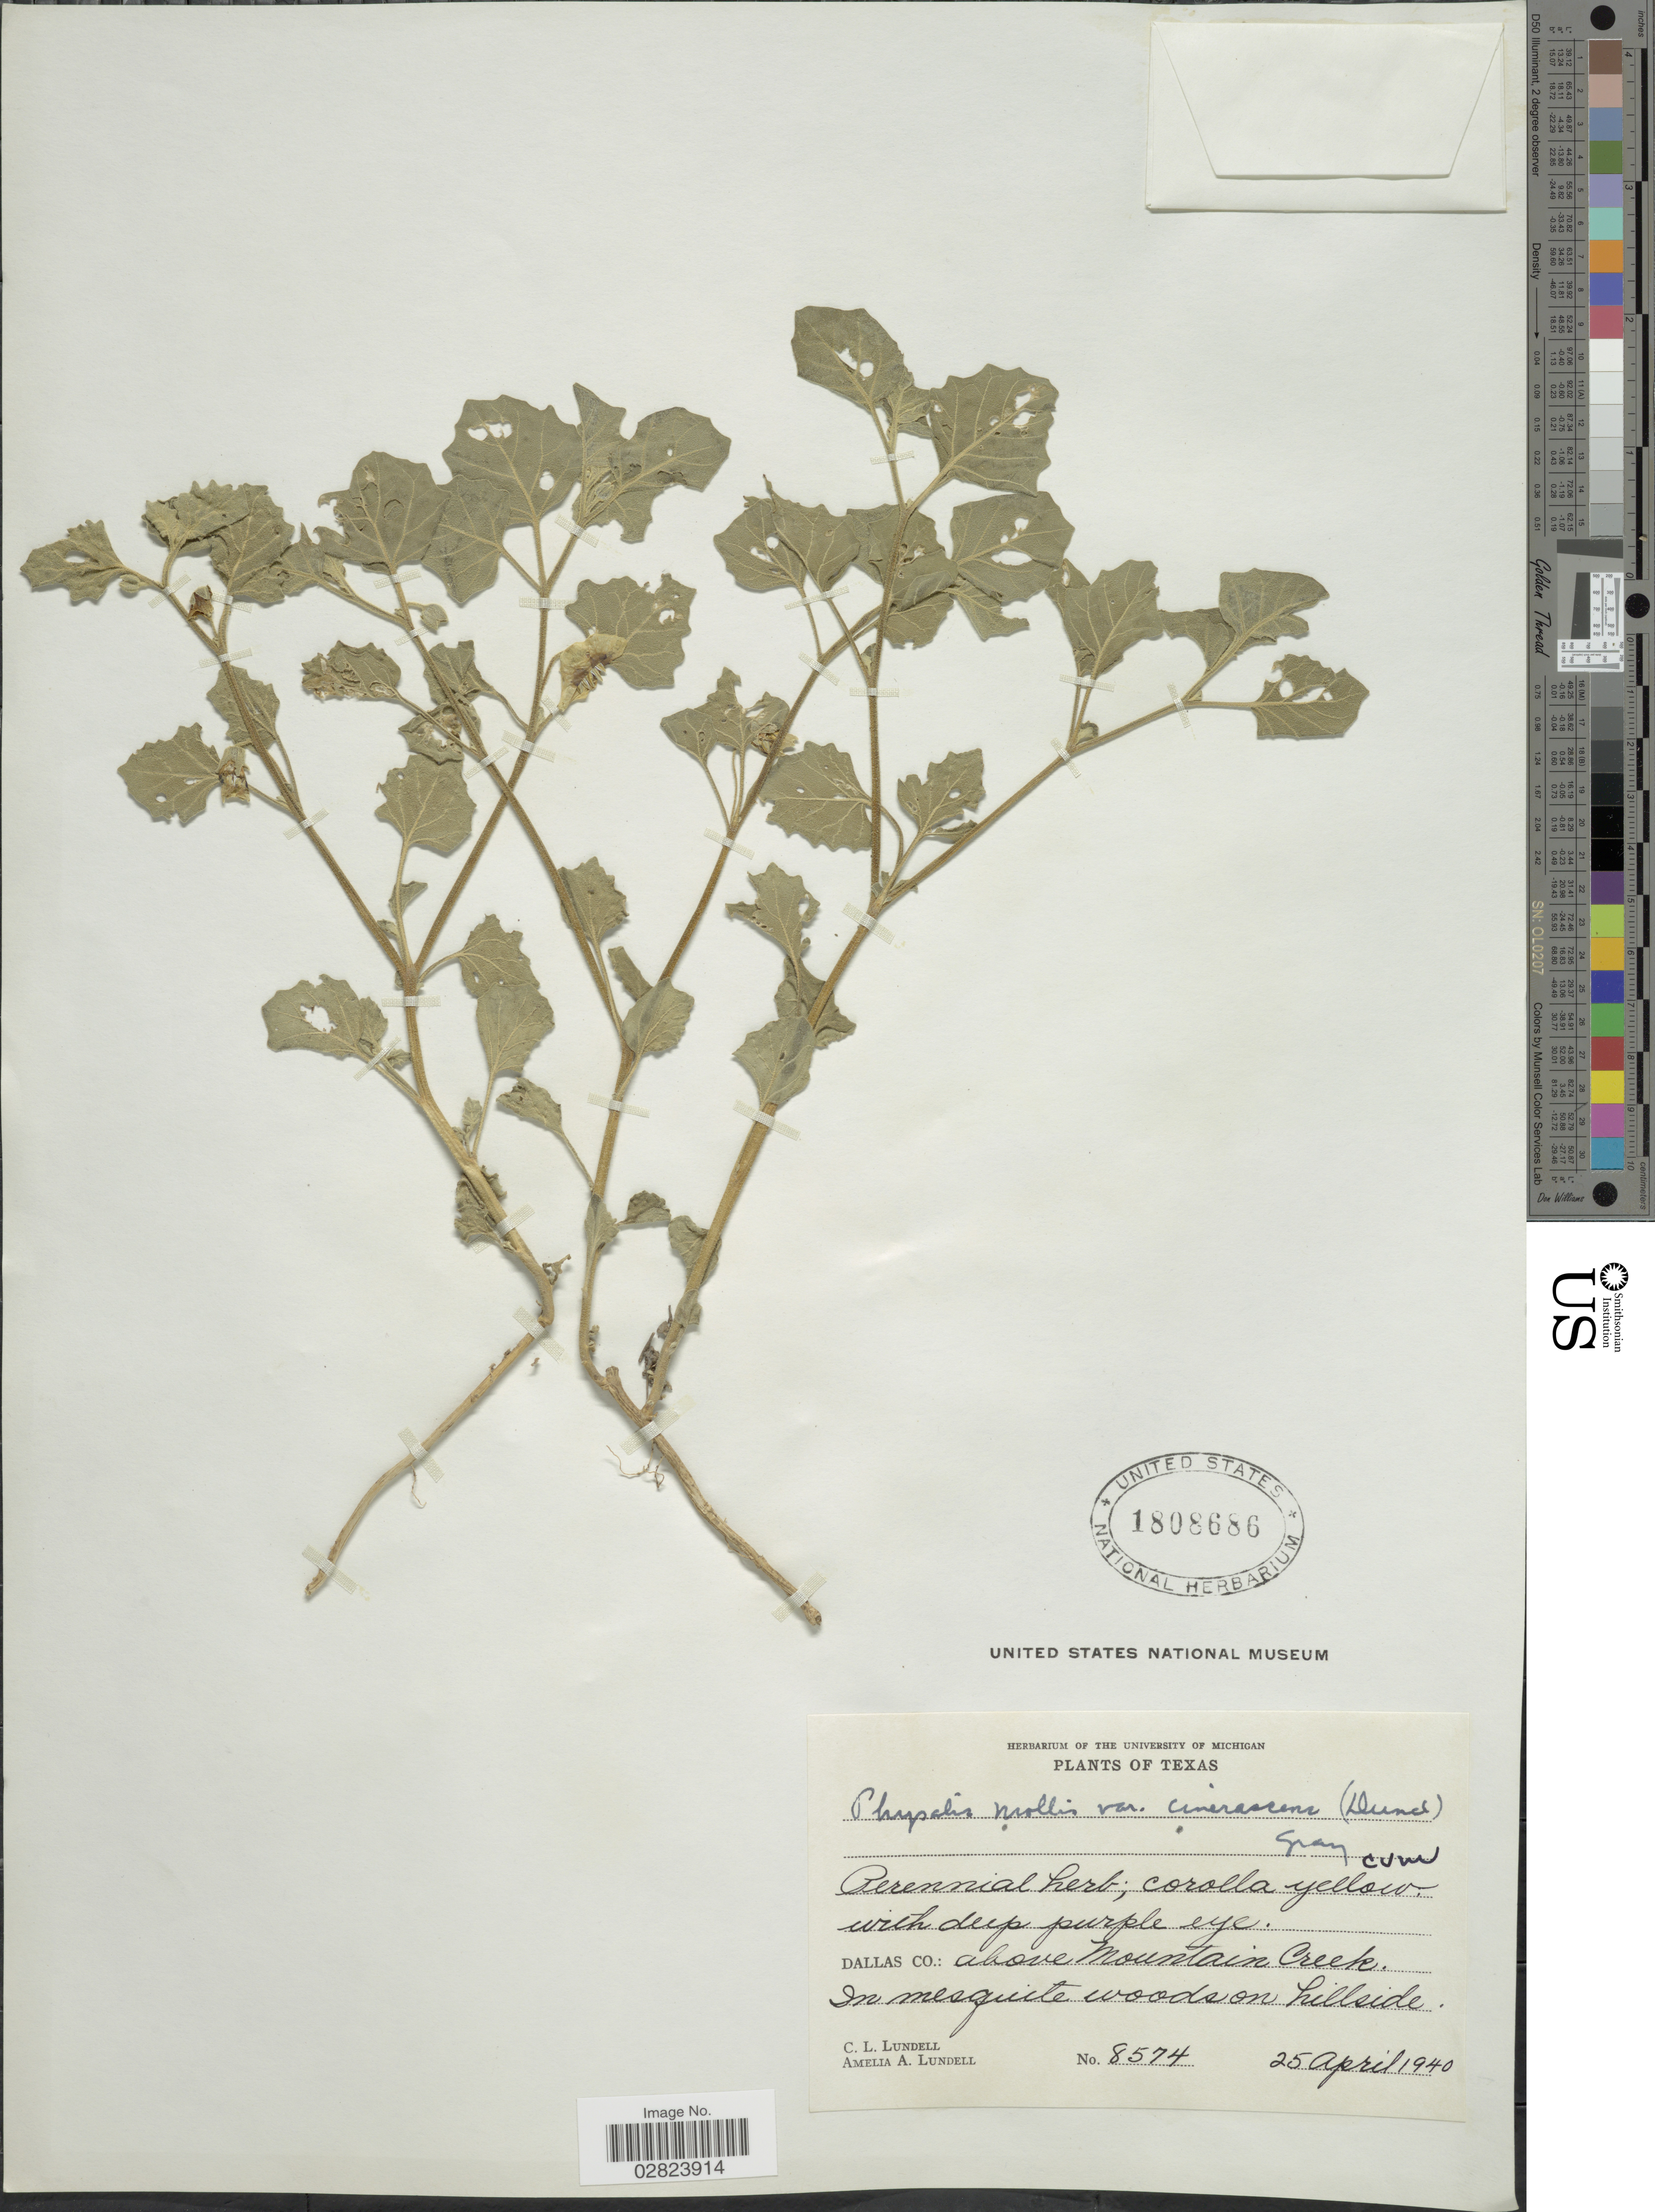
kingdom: Plantae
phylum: Tracheophyta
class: Magnoliopsida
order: Solanales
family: Solanaceae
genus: Physalis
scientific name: Physalis mollis var. cinerascens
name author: (Dunal) A. Gray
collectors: C. L. Lundell & A. A. Lundell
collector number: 8574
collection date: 1940-04-25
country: United States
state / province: Texas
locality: Dallas Co.: above Mountain Creek. In mesquite woods on hillside.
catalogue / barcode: US 1808686